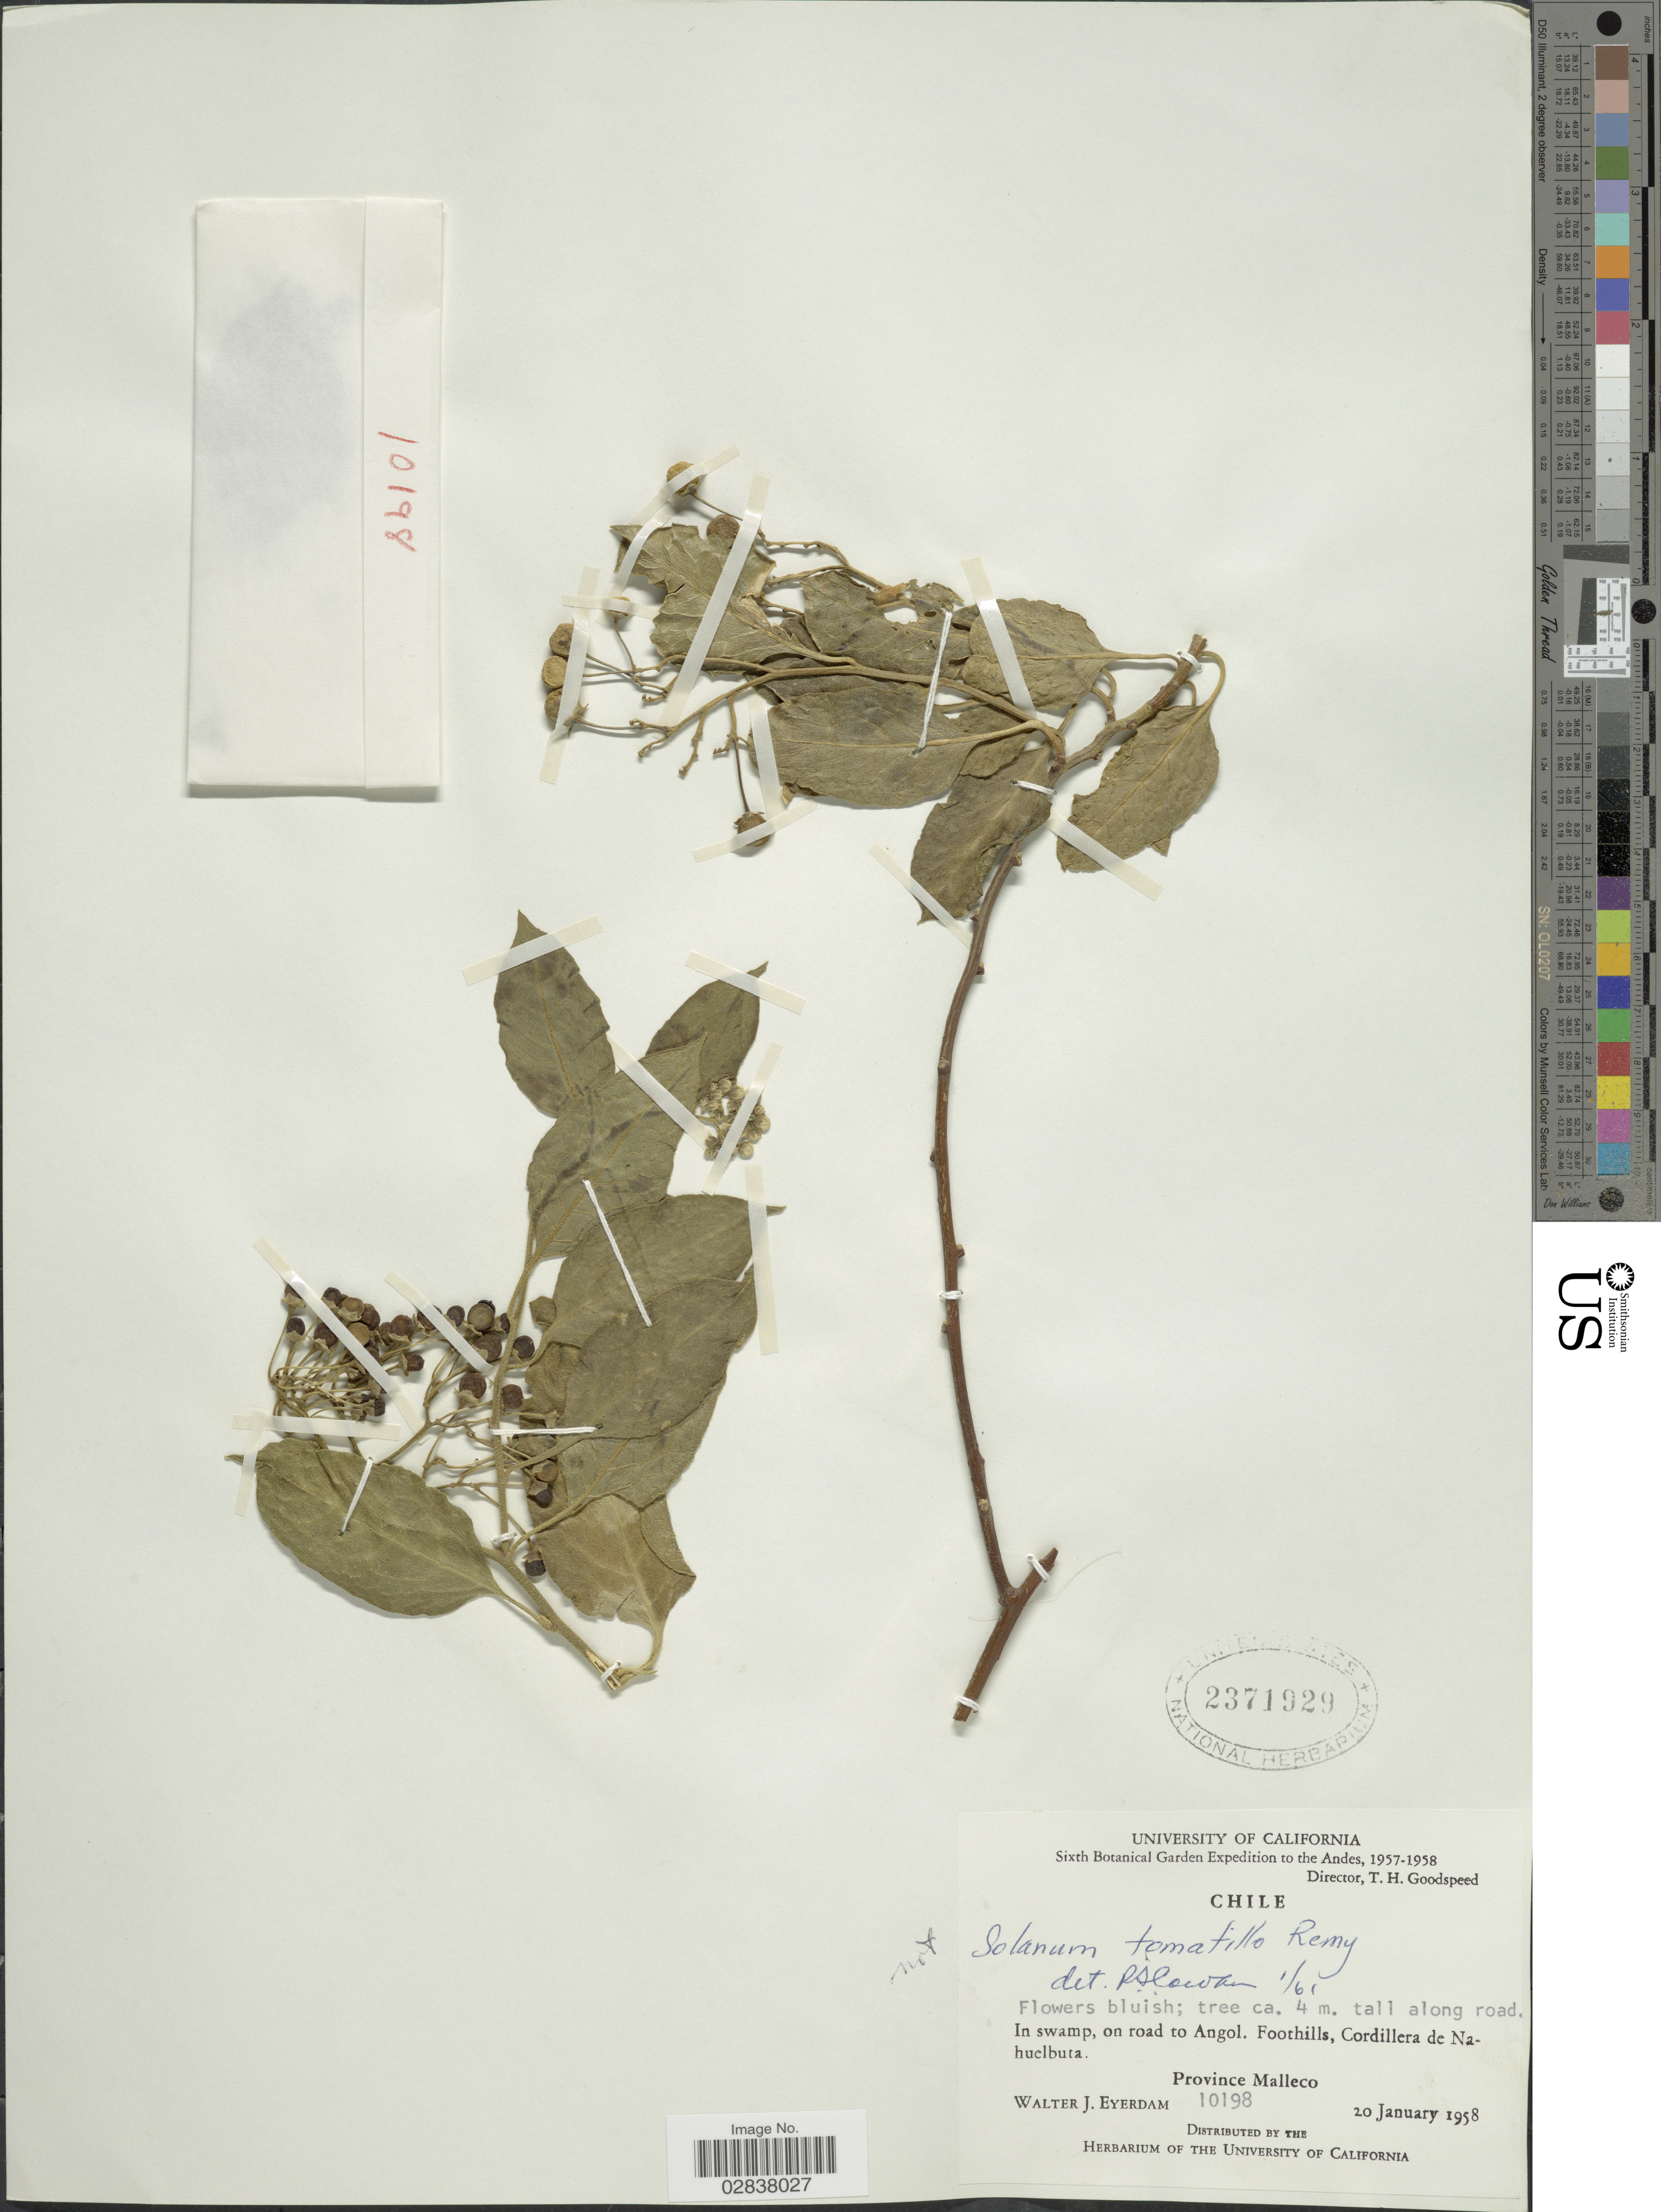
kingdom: Plantae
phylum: Tracheophyta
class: Magnoliopsida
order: Solanales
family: Solanaceae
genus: Solanum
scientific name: Solanum ligustrinum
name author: Lodd.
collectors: W. J. Eyerdam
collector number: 10198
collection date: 1958-01-20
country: Chile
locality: The Andes. In swamp, on road to Angol. Foothills, Cordillera de Nahuelbuta, Province Malleco.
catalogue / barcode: US 2371929